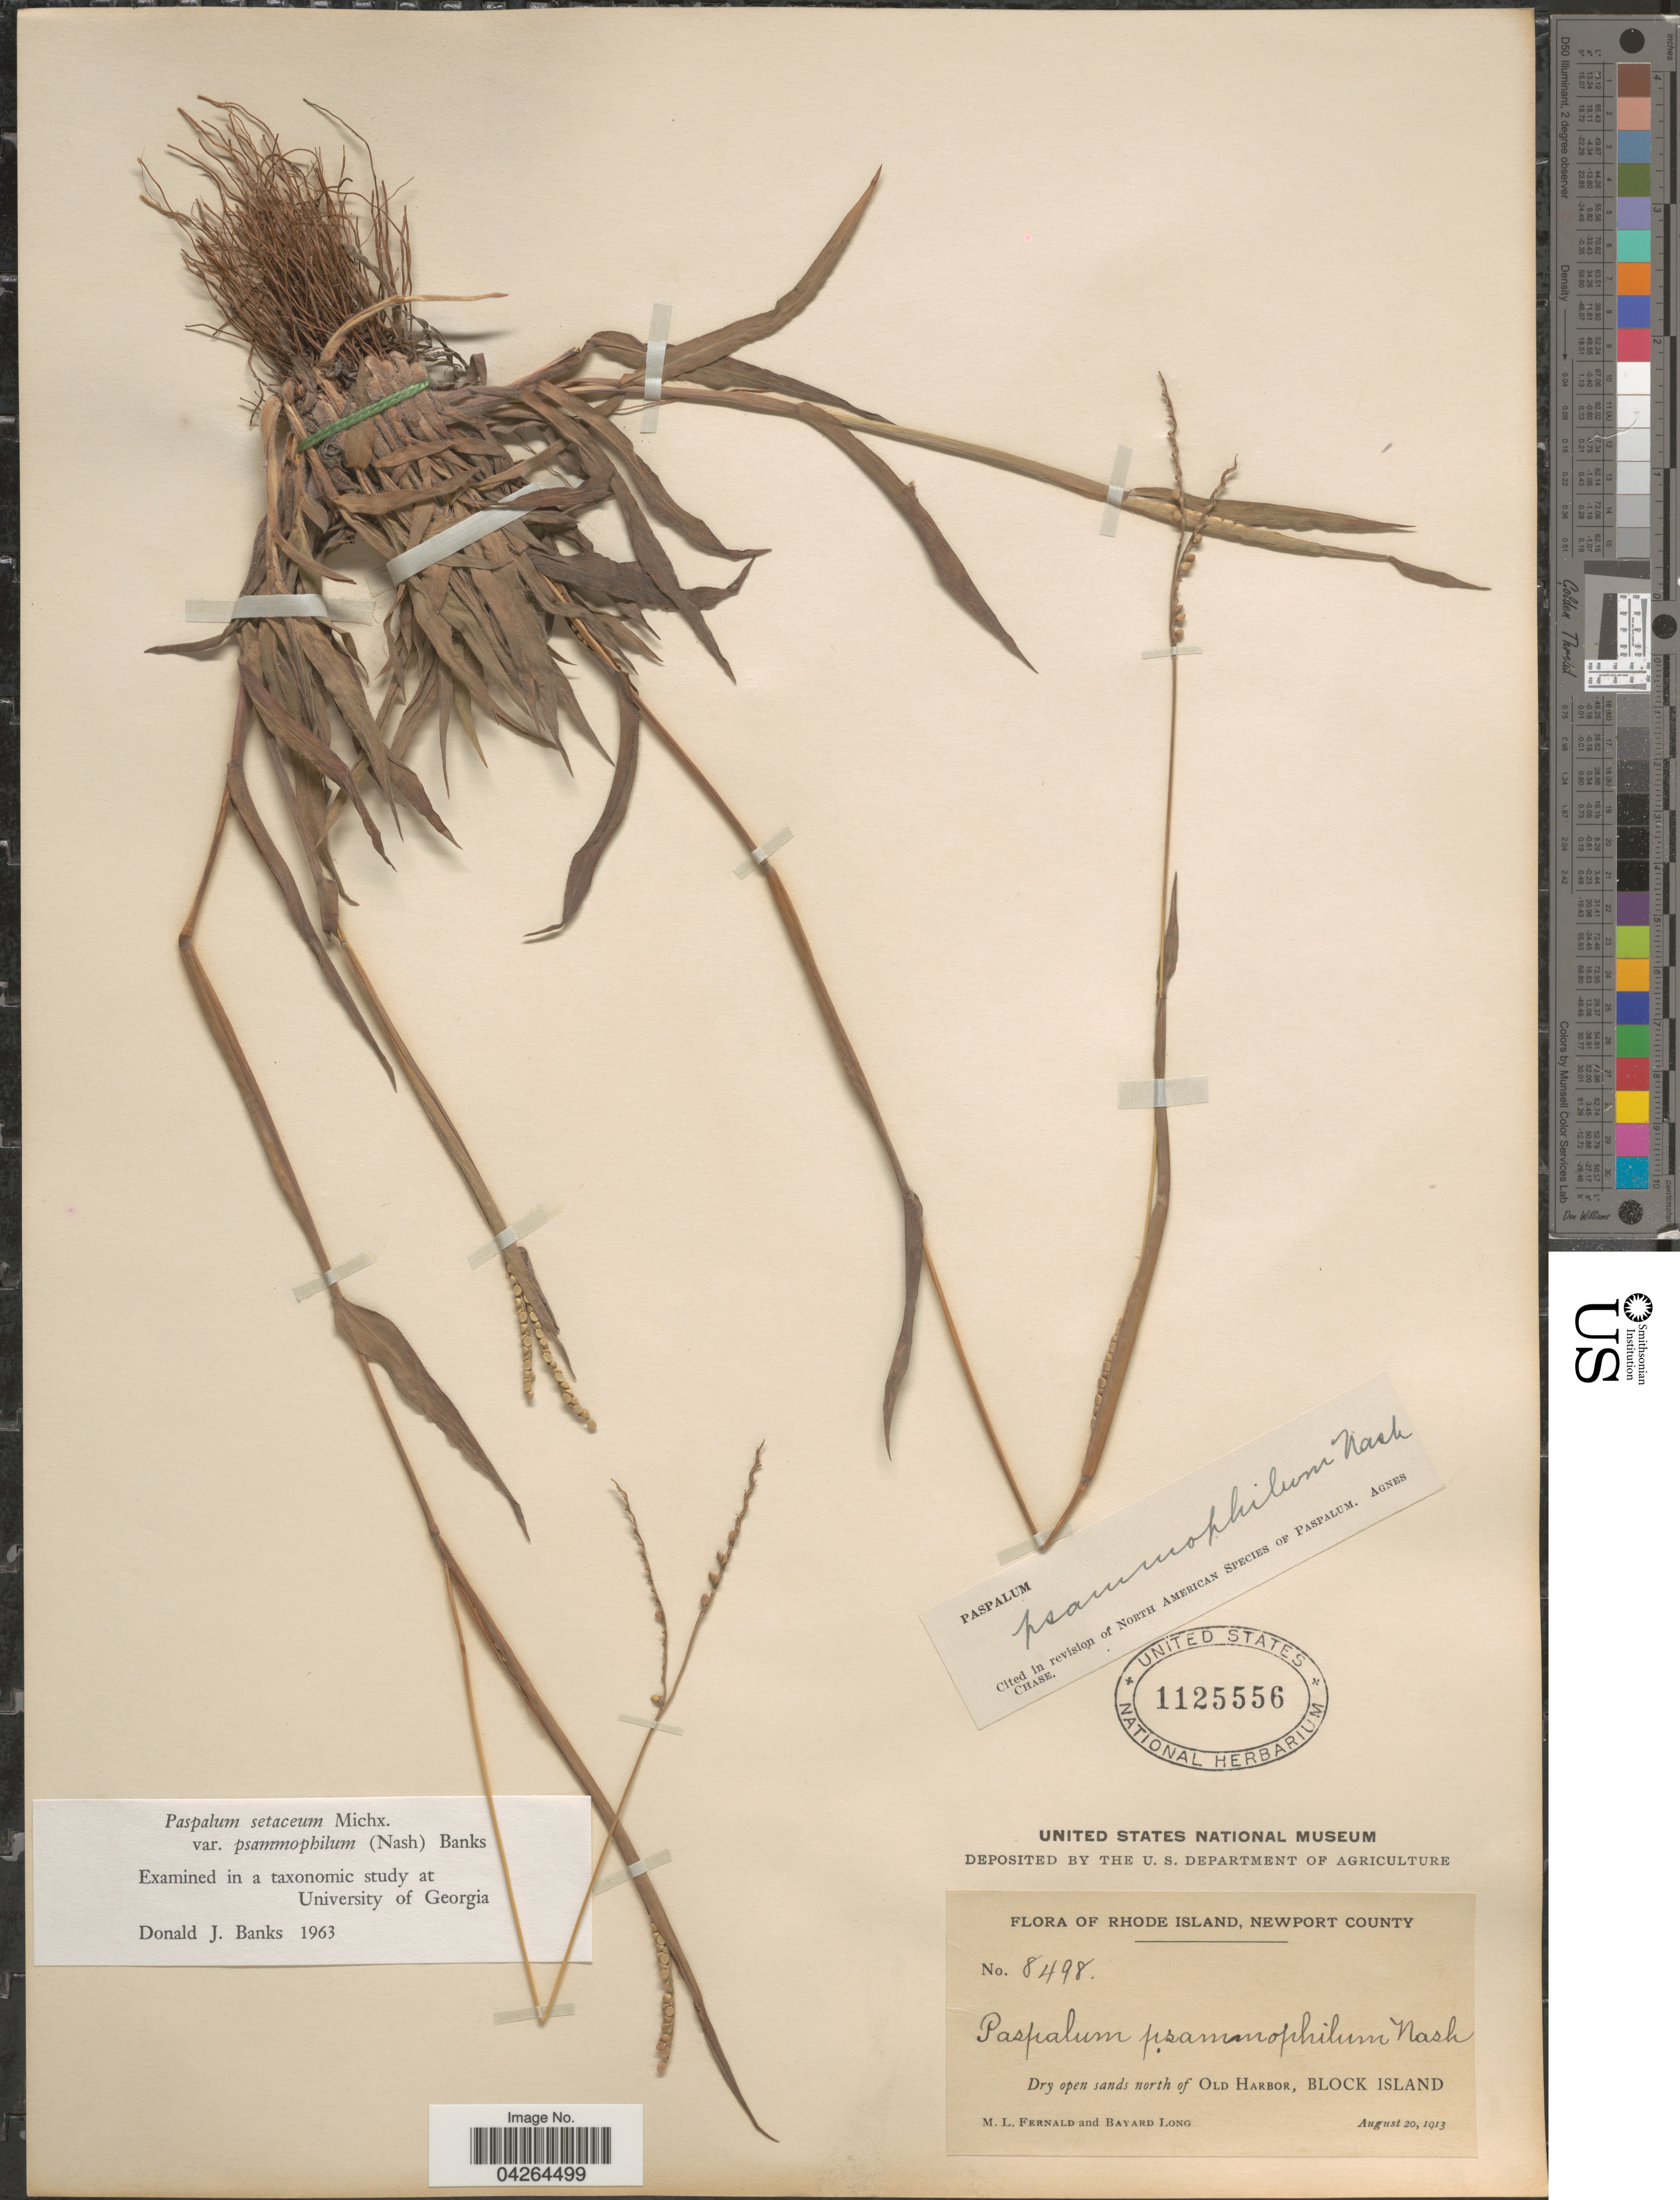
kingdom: Plantae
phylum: Tracheophyta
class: Liliopsida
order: Poales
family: Poaceae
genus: Paspalum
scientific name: Paspalum setaceum var. psammophilum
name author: (Nash ex Hitchc.) D.J. Banks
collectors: M. L. Fernald & B. Long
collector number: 8498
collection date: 1913-08-20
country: United States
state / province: Rhode Island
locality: Rhode Island, Newport County. Dry open sands north of Old Harbor, Block Island.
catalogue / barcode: US 1125556